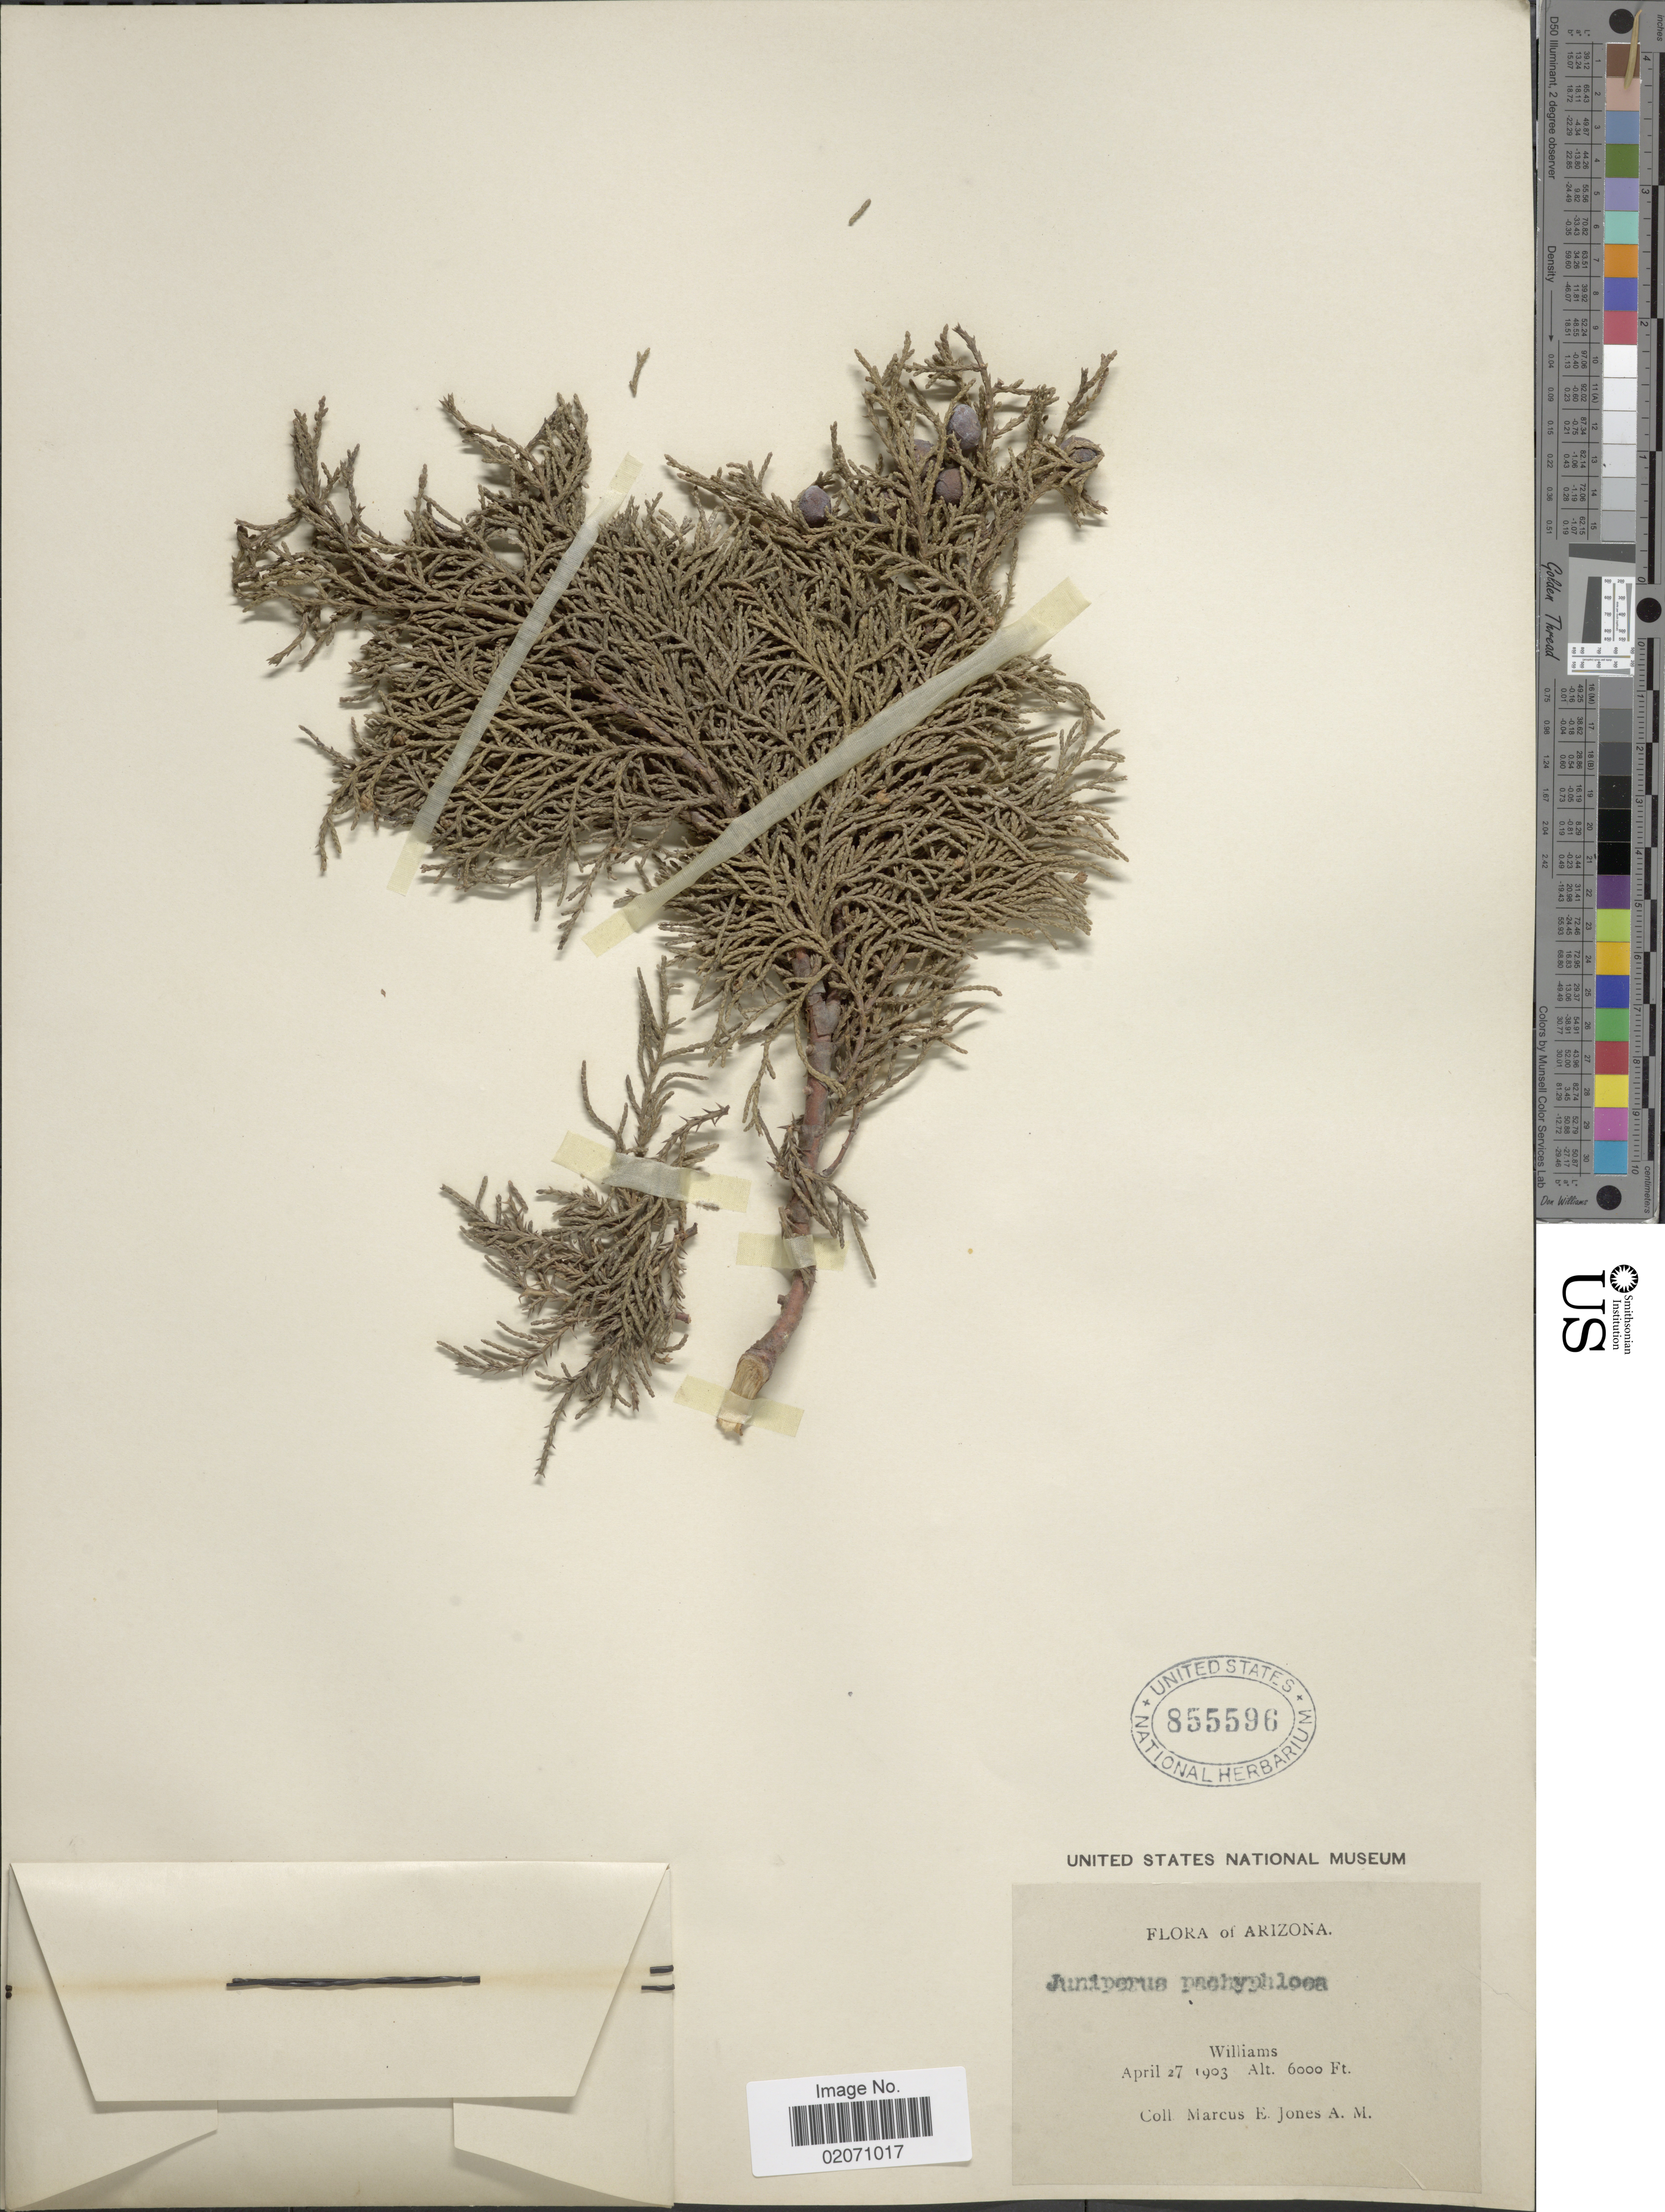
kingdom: Plantae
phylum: Tracheophyta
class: Pinopsida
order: Pinales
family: Cupressaceae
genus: Juniperus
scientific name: Juniperus deppeana var. pachyphlaea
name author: (Torr.) Martínez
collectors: M. E. Jones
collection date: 1903-04-27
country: United States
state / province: Arizona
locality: Williams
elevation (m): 1829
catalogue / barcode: US 855596